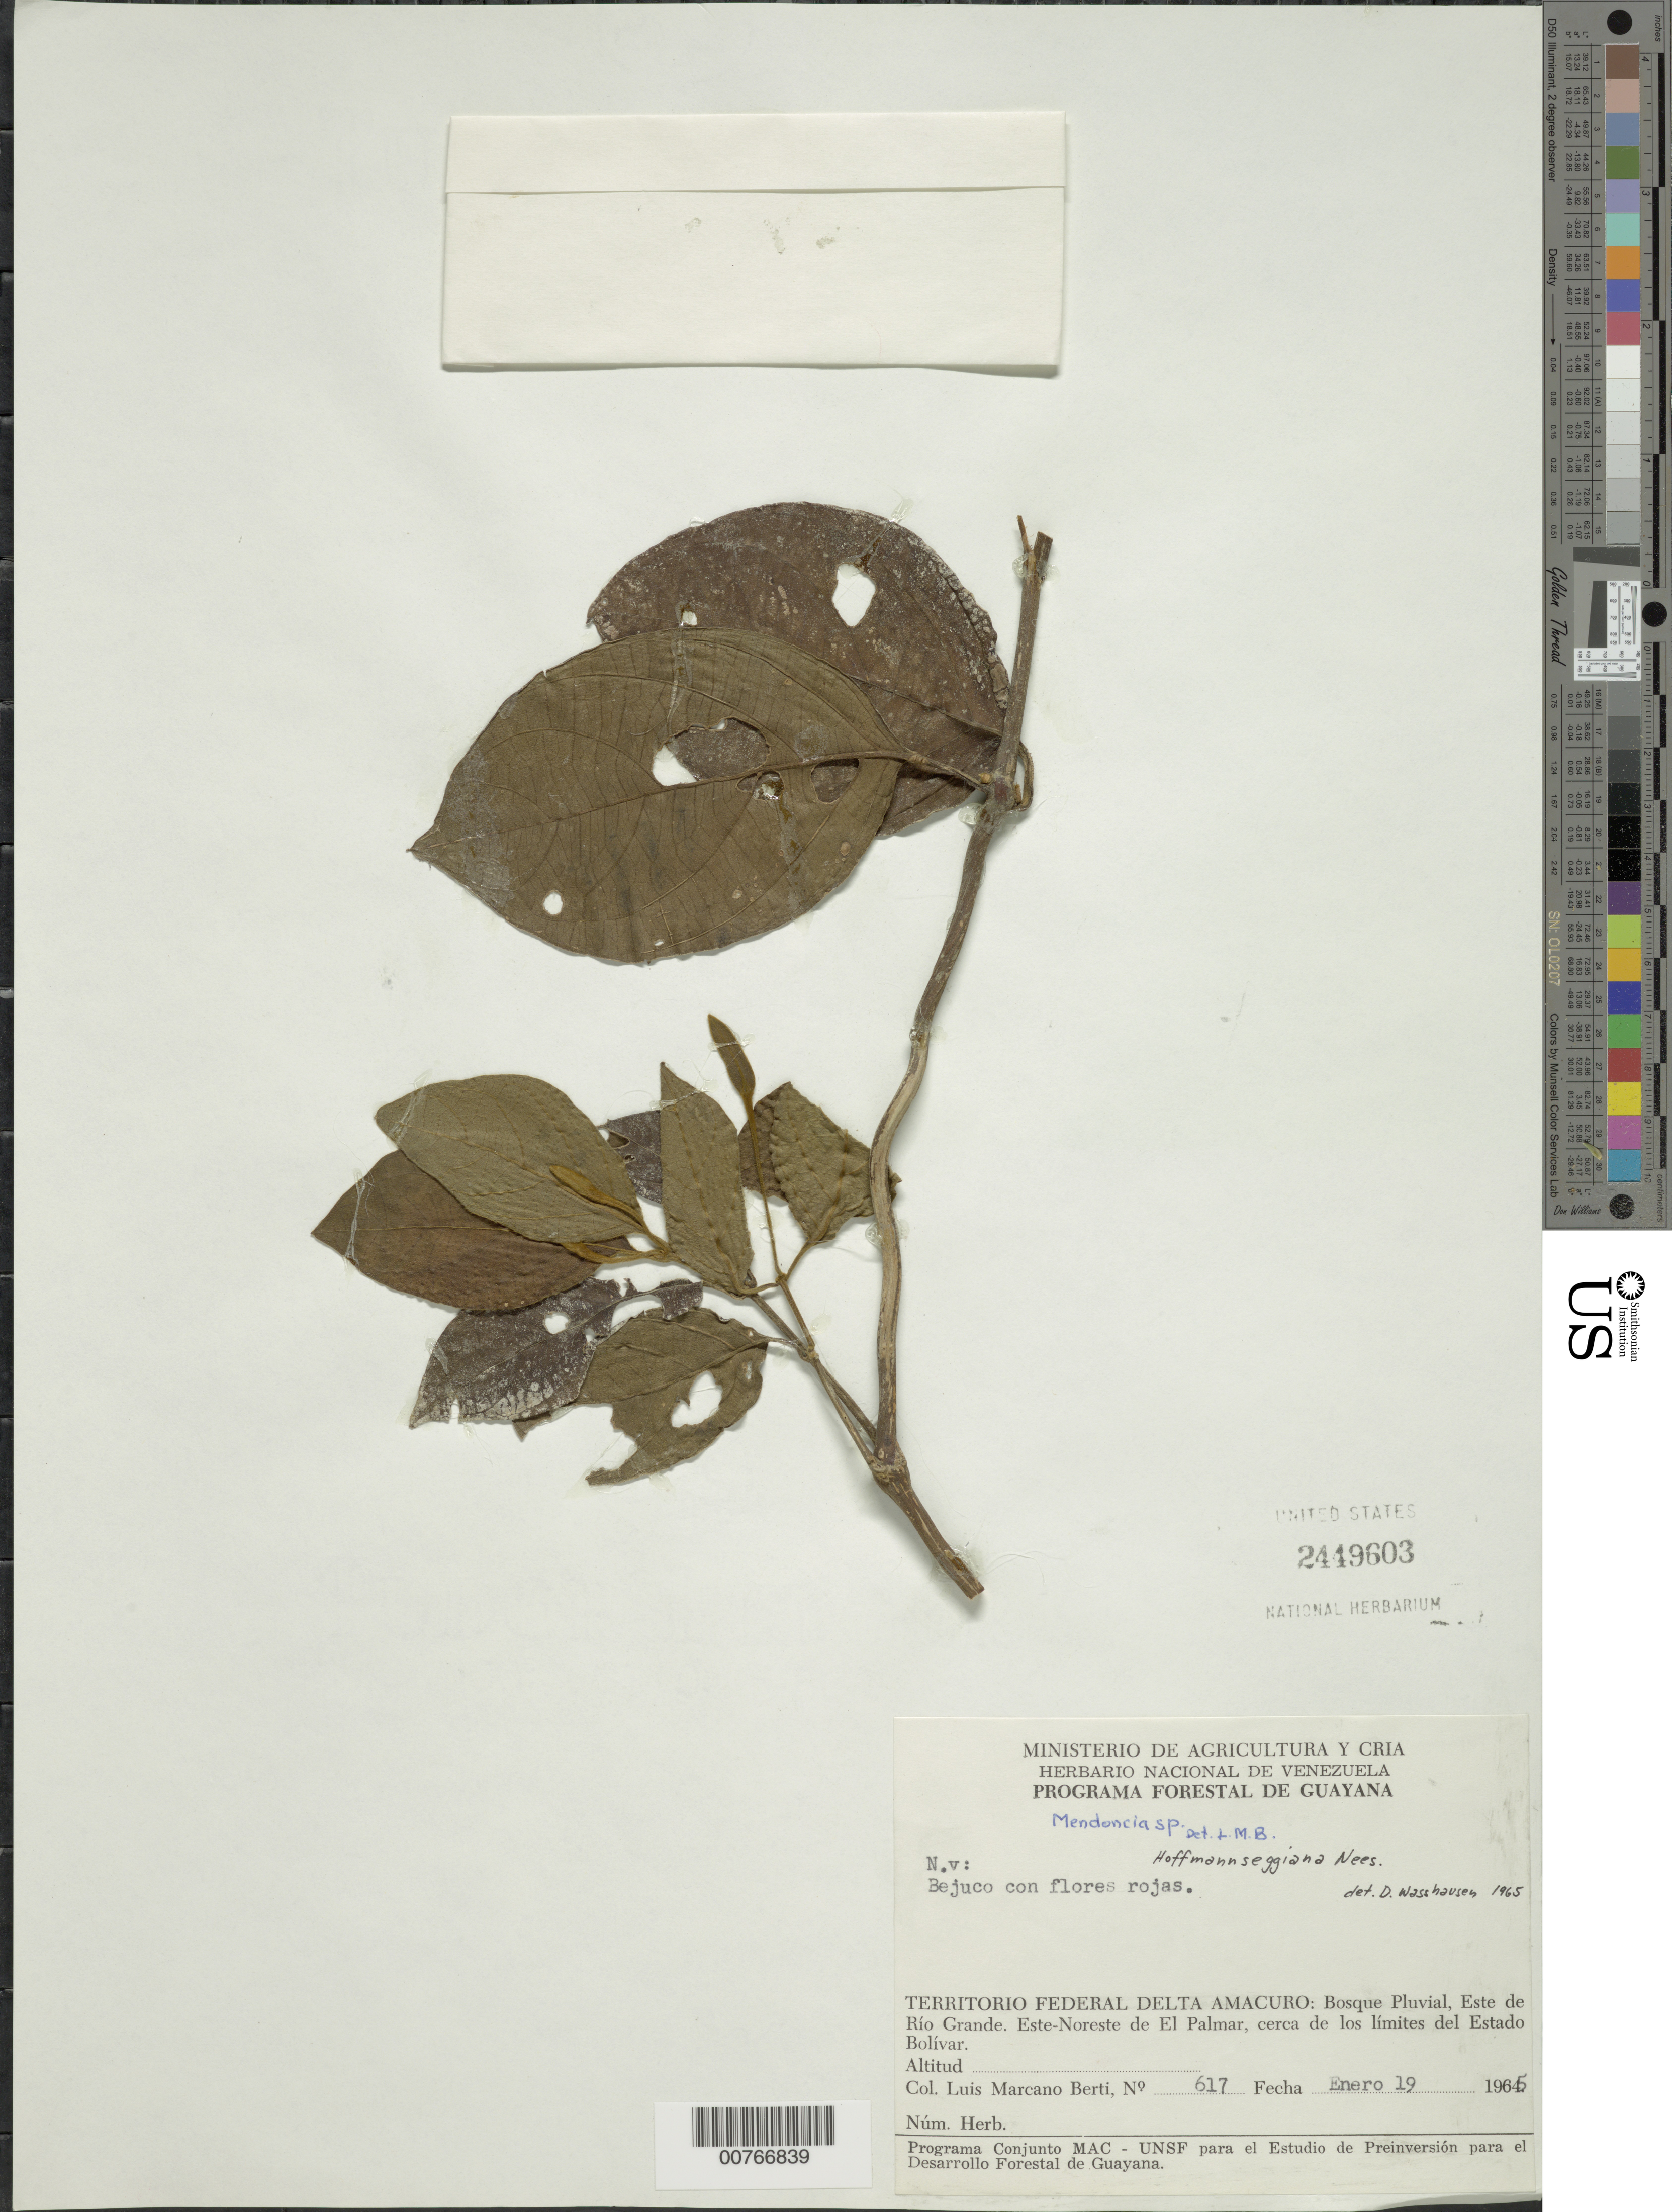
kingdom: Plantae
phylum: Tracheophyta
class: Magnoliopsida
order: Lamiales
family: Acanthaceae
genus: Mendoncia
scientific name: Mendoncia hoffmannseggiana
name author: Nees in DC.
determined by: Wasshausen, Dieter C., (BOT), Smithsonian Institution - National Museum of Natural History (UNITED STATES)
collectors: L. Marcano-Berti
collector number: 617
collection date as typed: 19-Jan-65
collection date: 1965-01-19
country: Venezuela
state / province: Delta Amacuro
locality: Este de Río Grande, ENE de El Palmar, cerca de los limites del Estado Bolívar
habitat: Bosque pluvial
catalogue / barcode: US 2449603